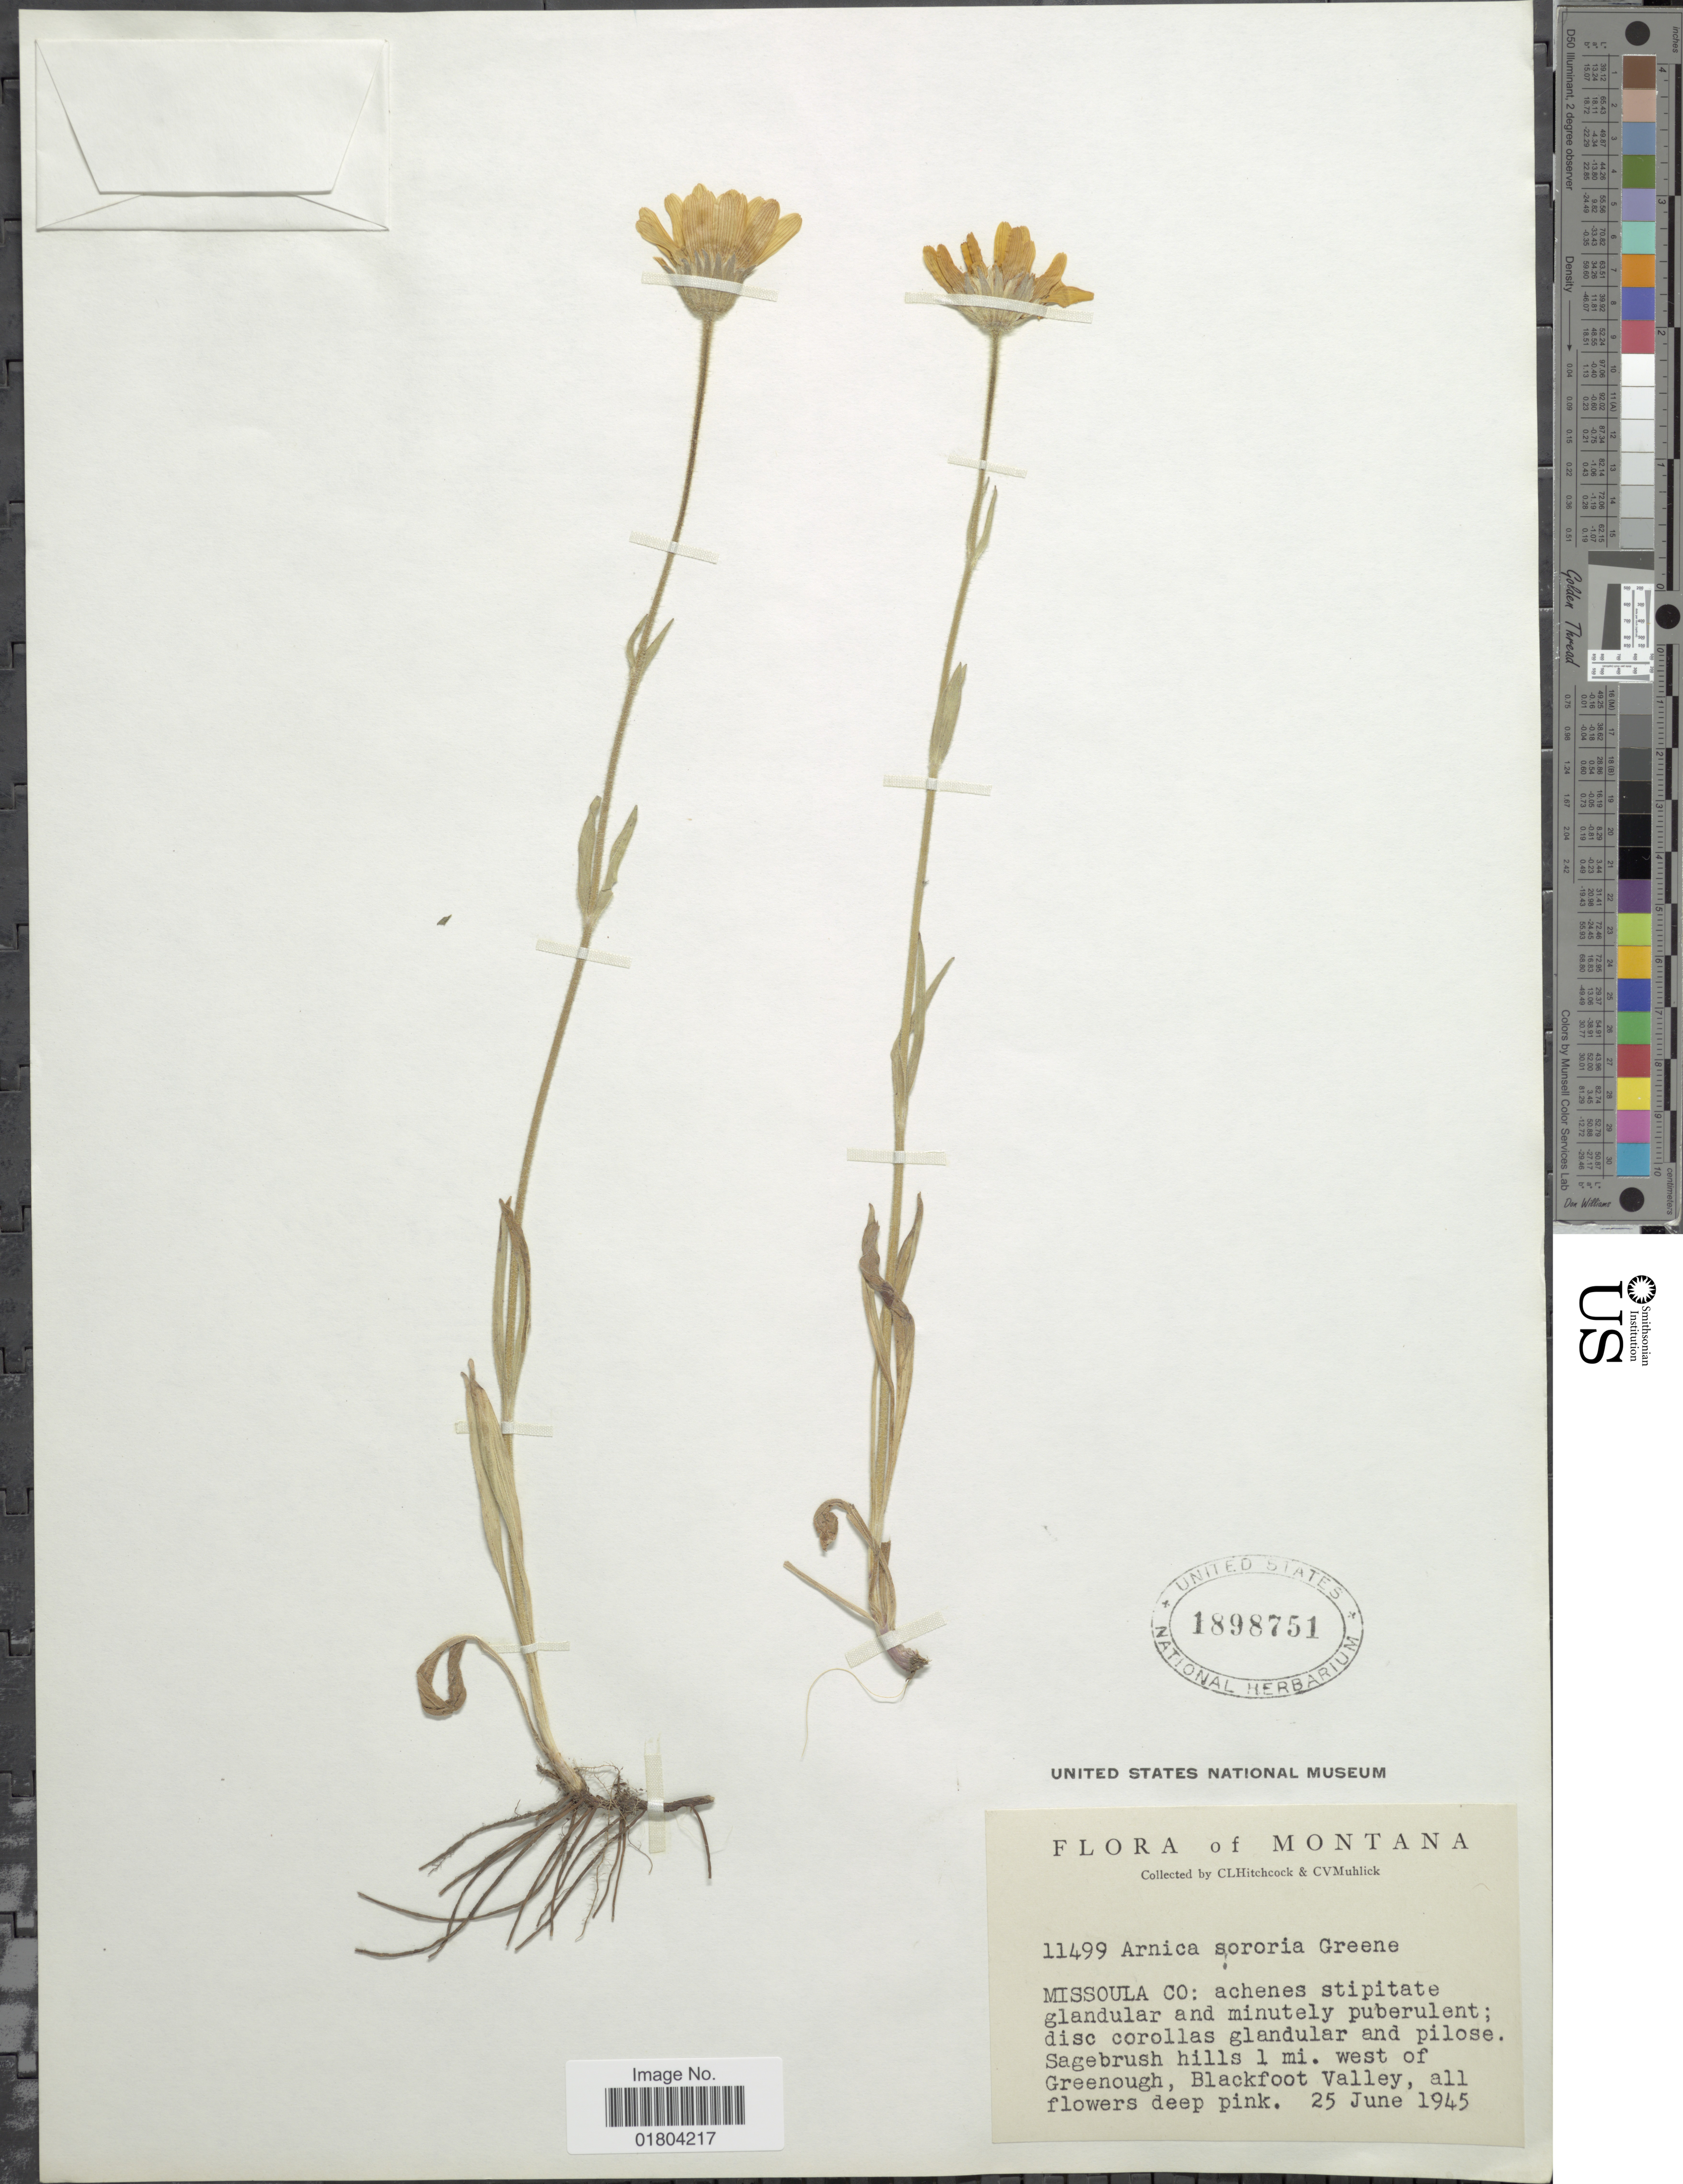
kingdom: Plantae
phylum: Tracheophyta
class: Magnoliopsida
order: Asterales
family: Asteraceae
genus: Arnica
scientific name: Arnica sororia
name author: Greene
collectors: C. L. Hitchcock & C. V. Muhlick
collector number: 11499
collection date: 1945-06-25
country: United States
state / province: Montana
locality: Missoula Co: Sagebrush hills 1 mi west of Greenough, Blackfoot Valley, all flowers deep pink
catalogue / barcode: US 1898751